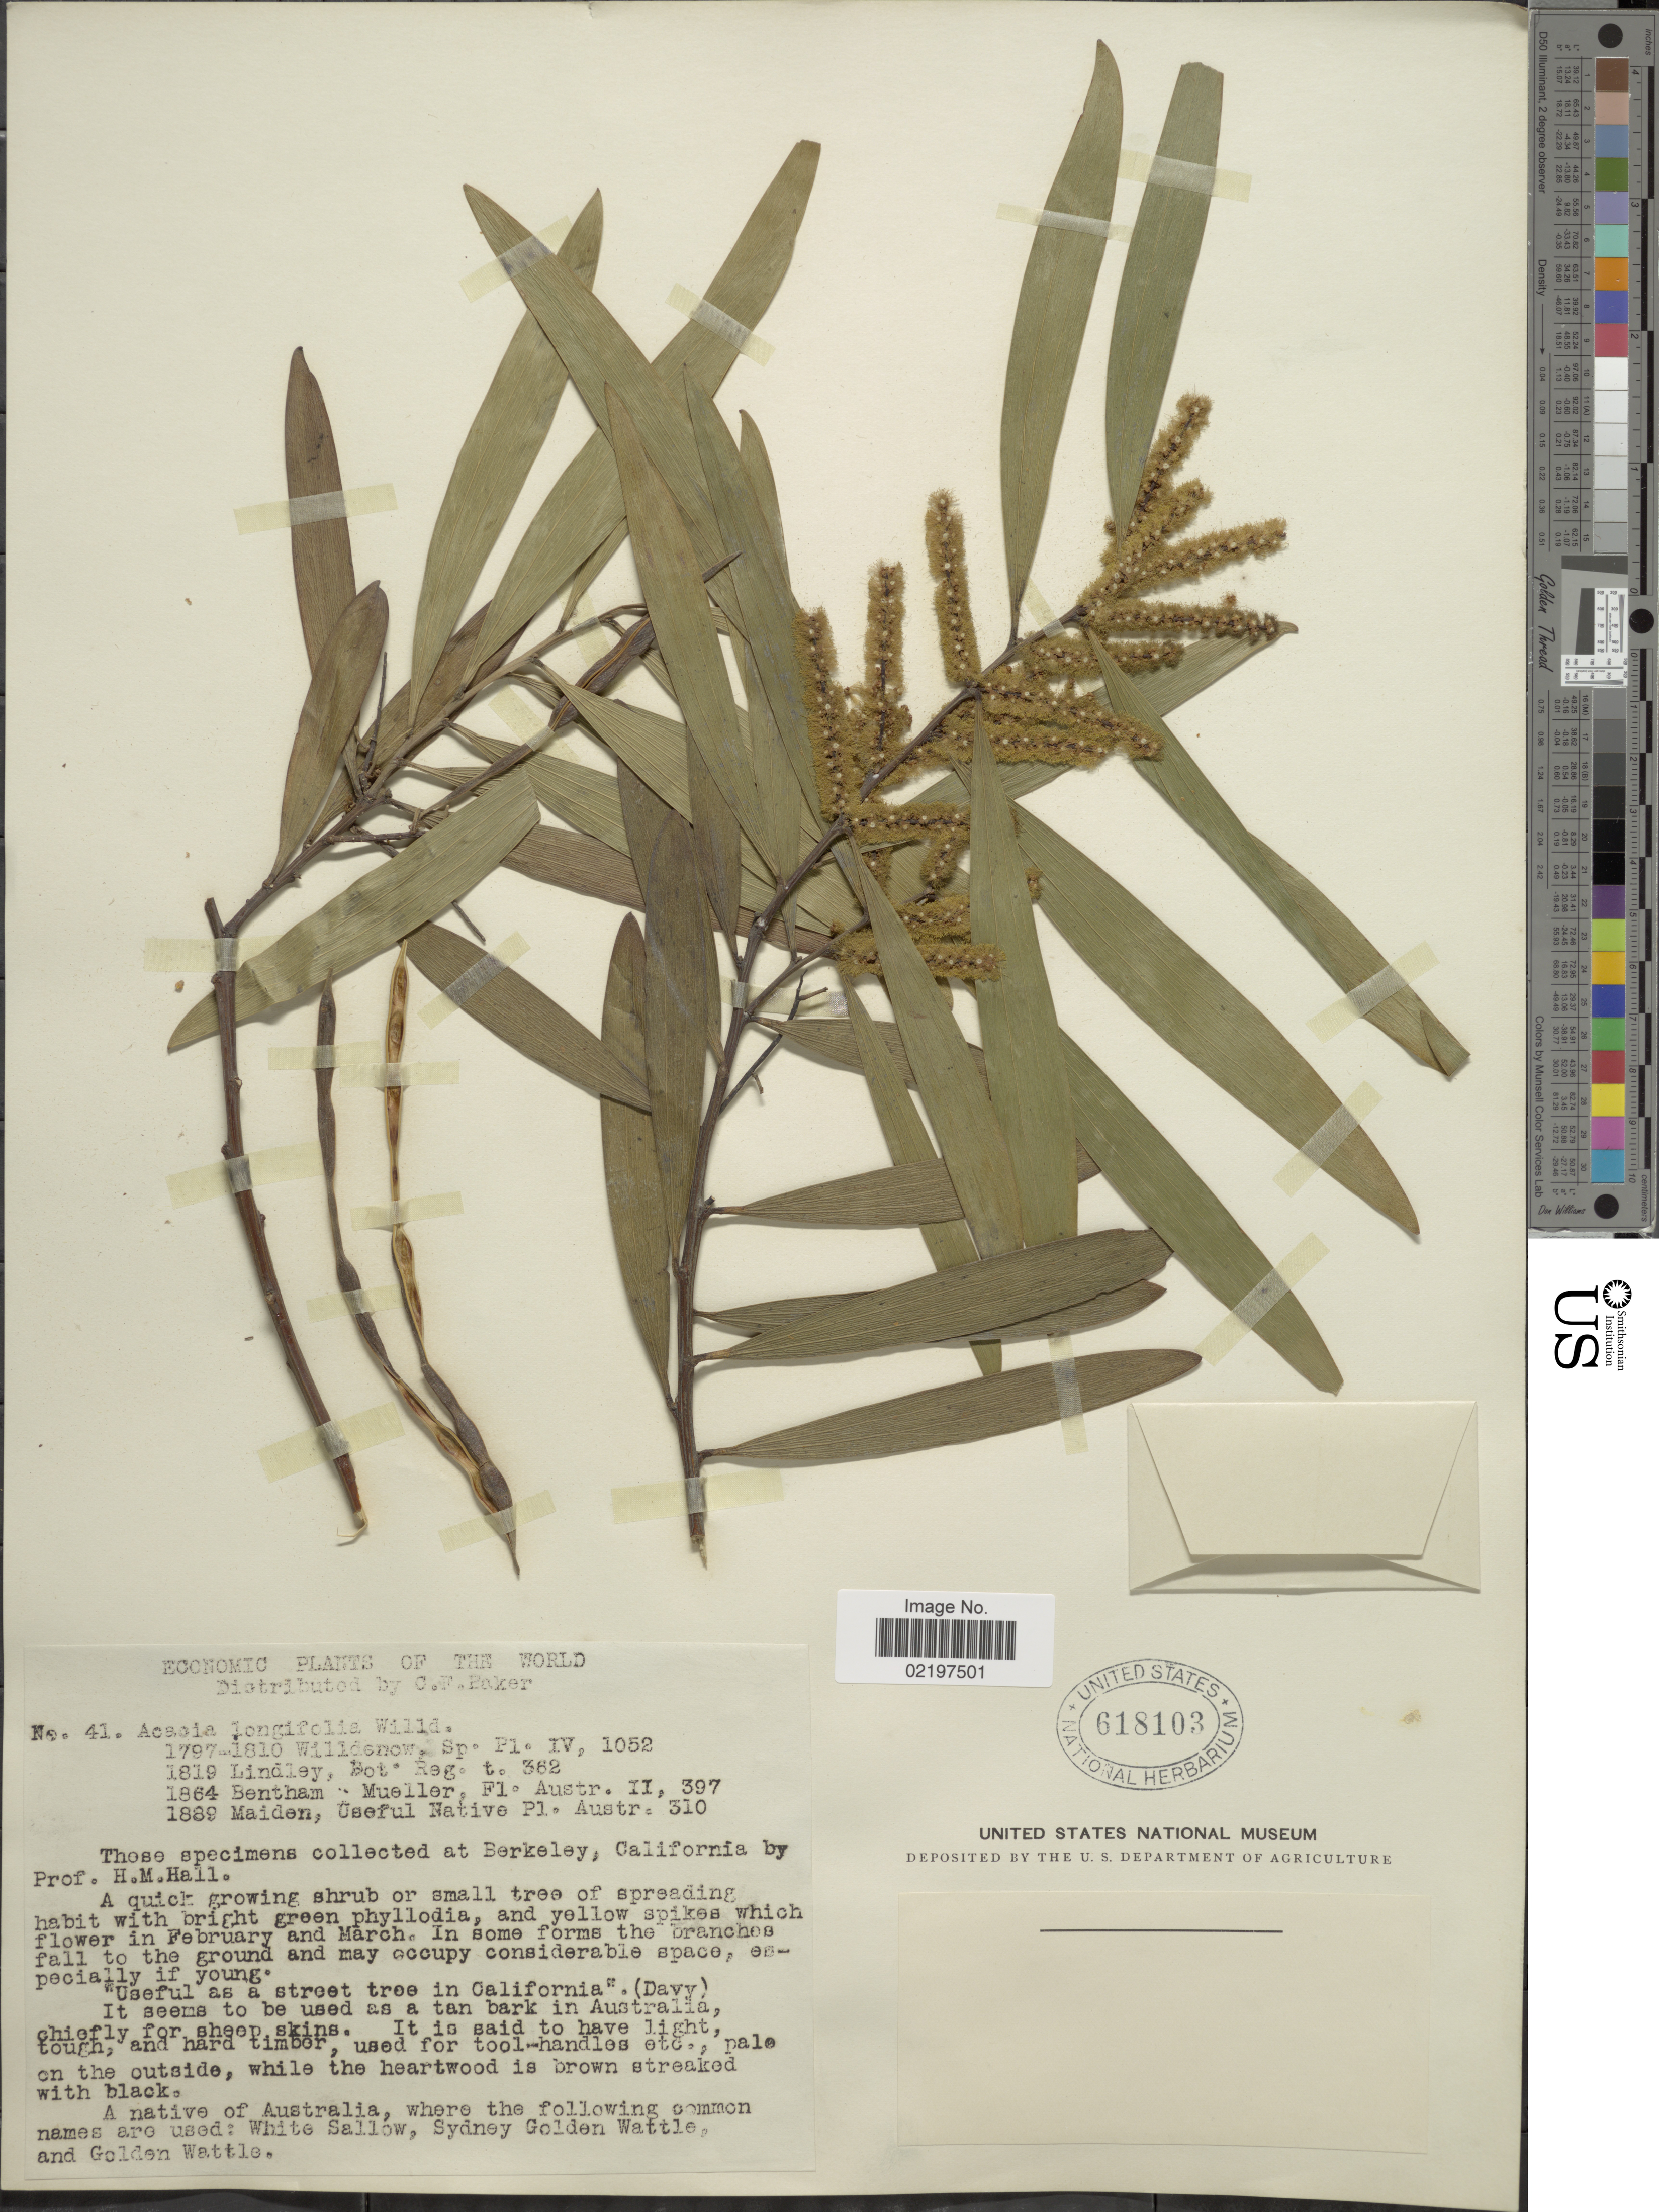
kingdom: Plantae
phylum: Tracheophyta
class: Magnoliopsida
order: Fabales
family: Fabaceae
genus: Acacia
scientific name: Acacia longifolia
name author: (Andrews) Willd.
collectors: H. M. Hall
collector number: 41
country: United States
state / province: California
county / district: Alameda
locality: World, Berkeley [unsure placement]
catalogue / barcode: US 618103